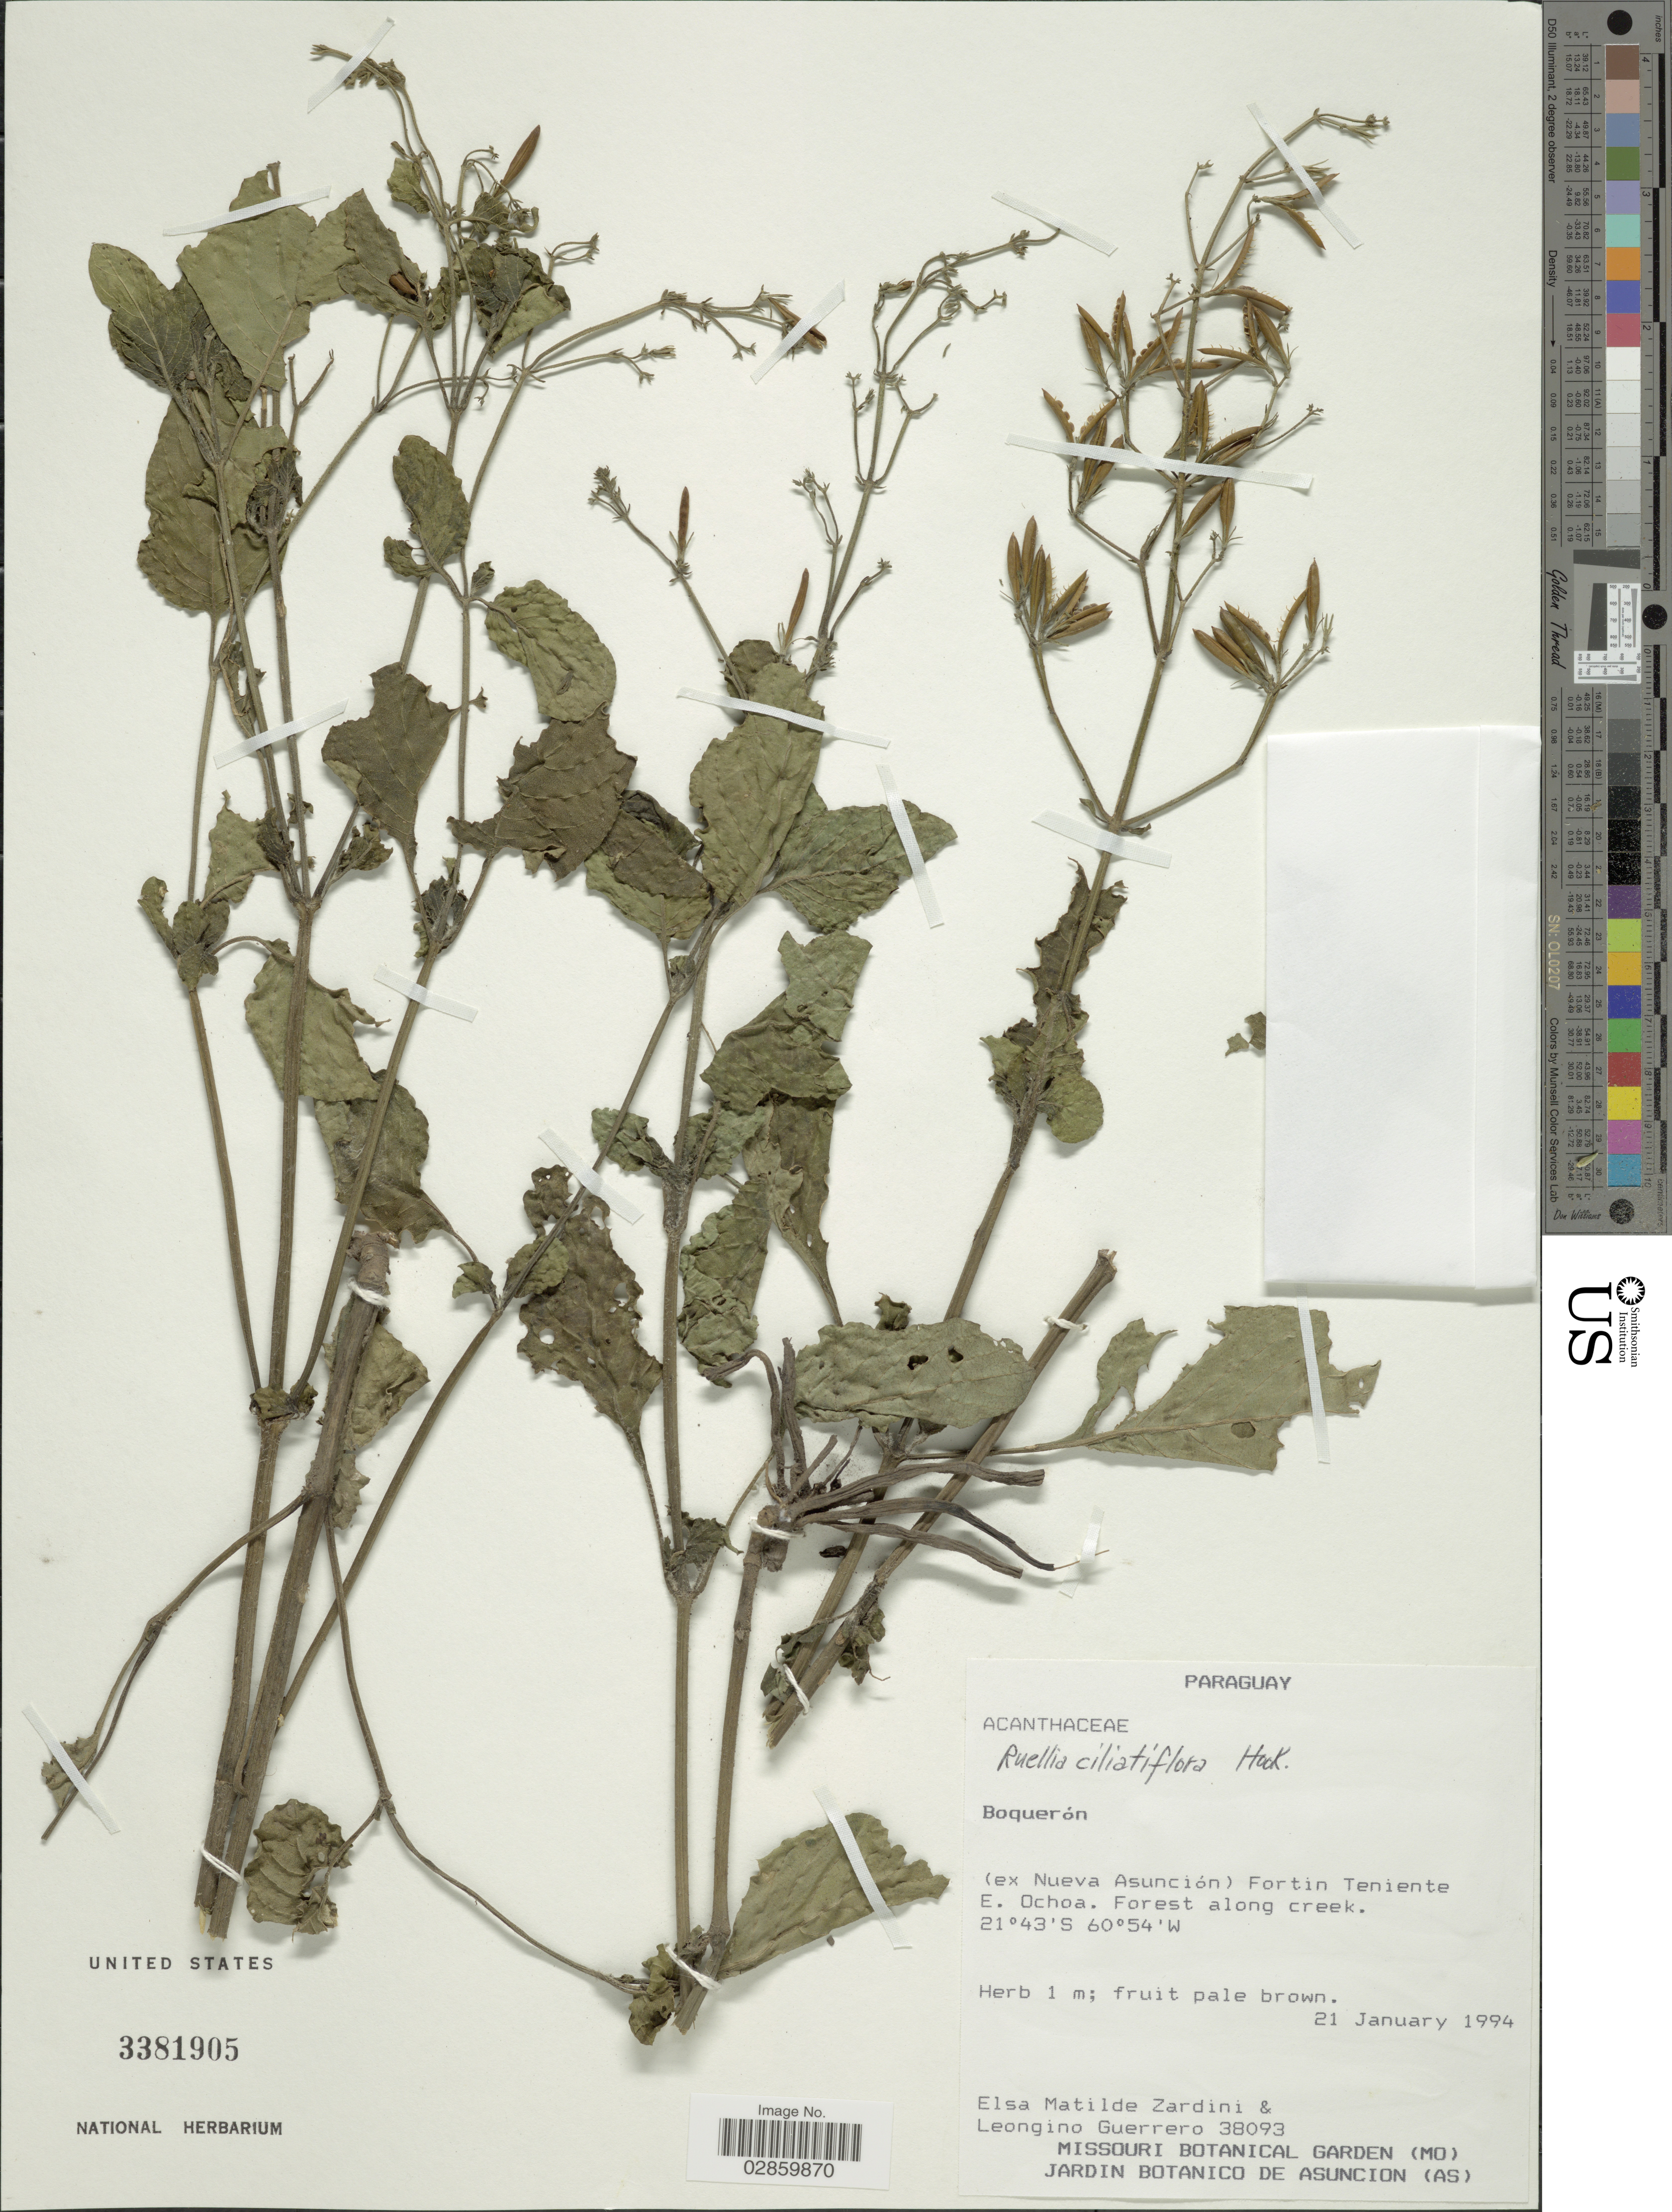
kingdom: Plantae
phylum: Tracheophyta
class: Magnoliopsida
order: Lamiales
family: Acanthaceae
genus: Ruellia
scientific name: Ruellia ciliatiflora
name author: Hook.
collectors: E. M. Zardini & L. Guerrero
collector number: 38093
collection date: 1994-01-21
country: Paraguay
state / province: Boqueron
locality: (ex Nueva Asunción) Fortin Teniente E. Ochoa.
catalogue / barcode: US 3381905